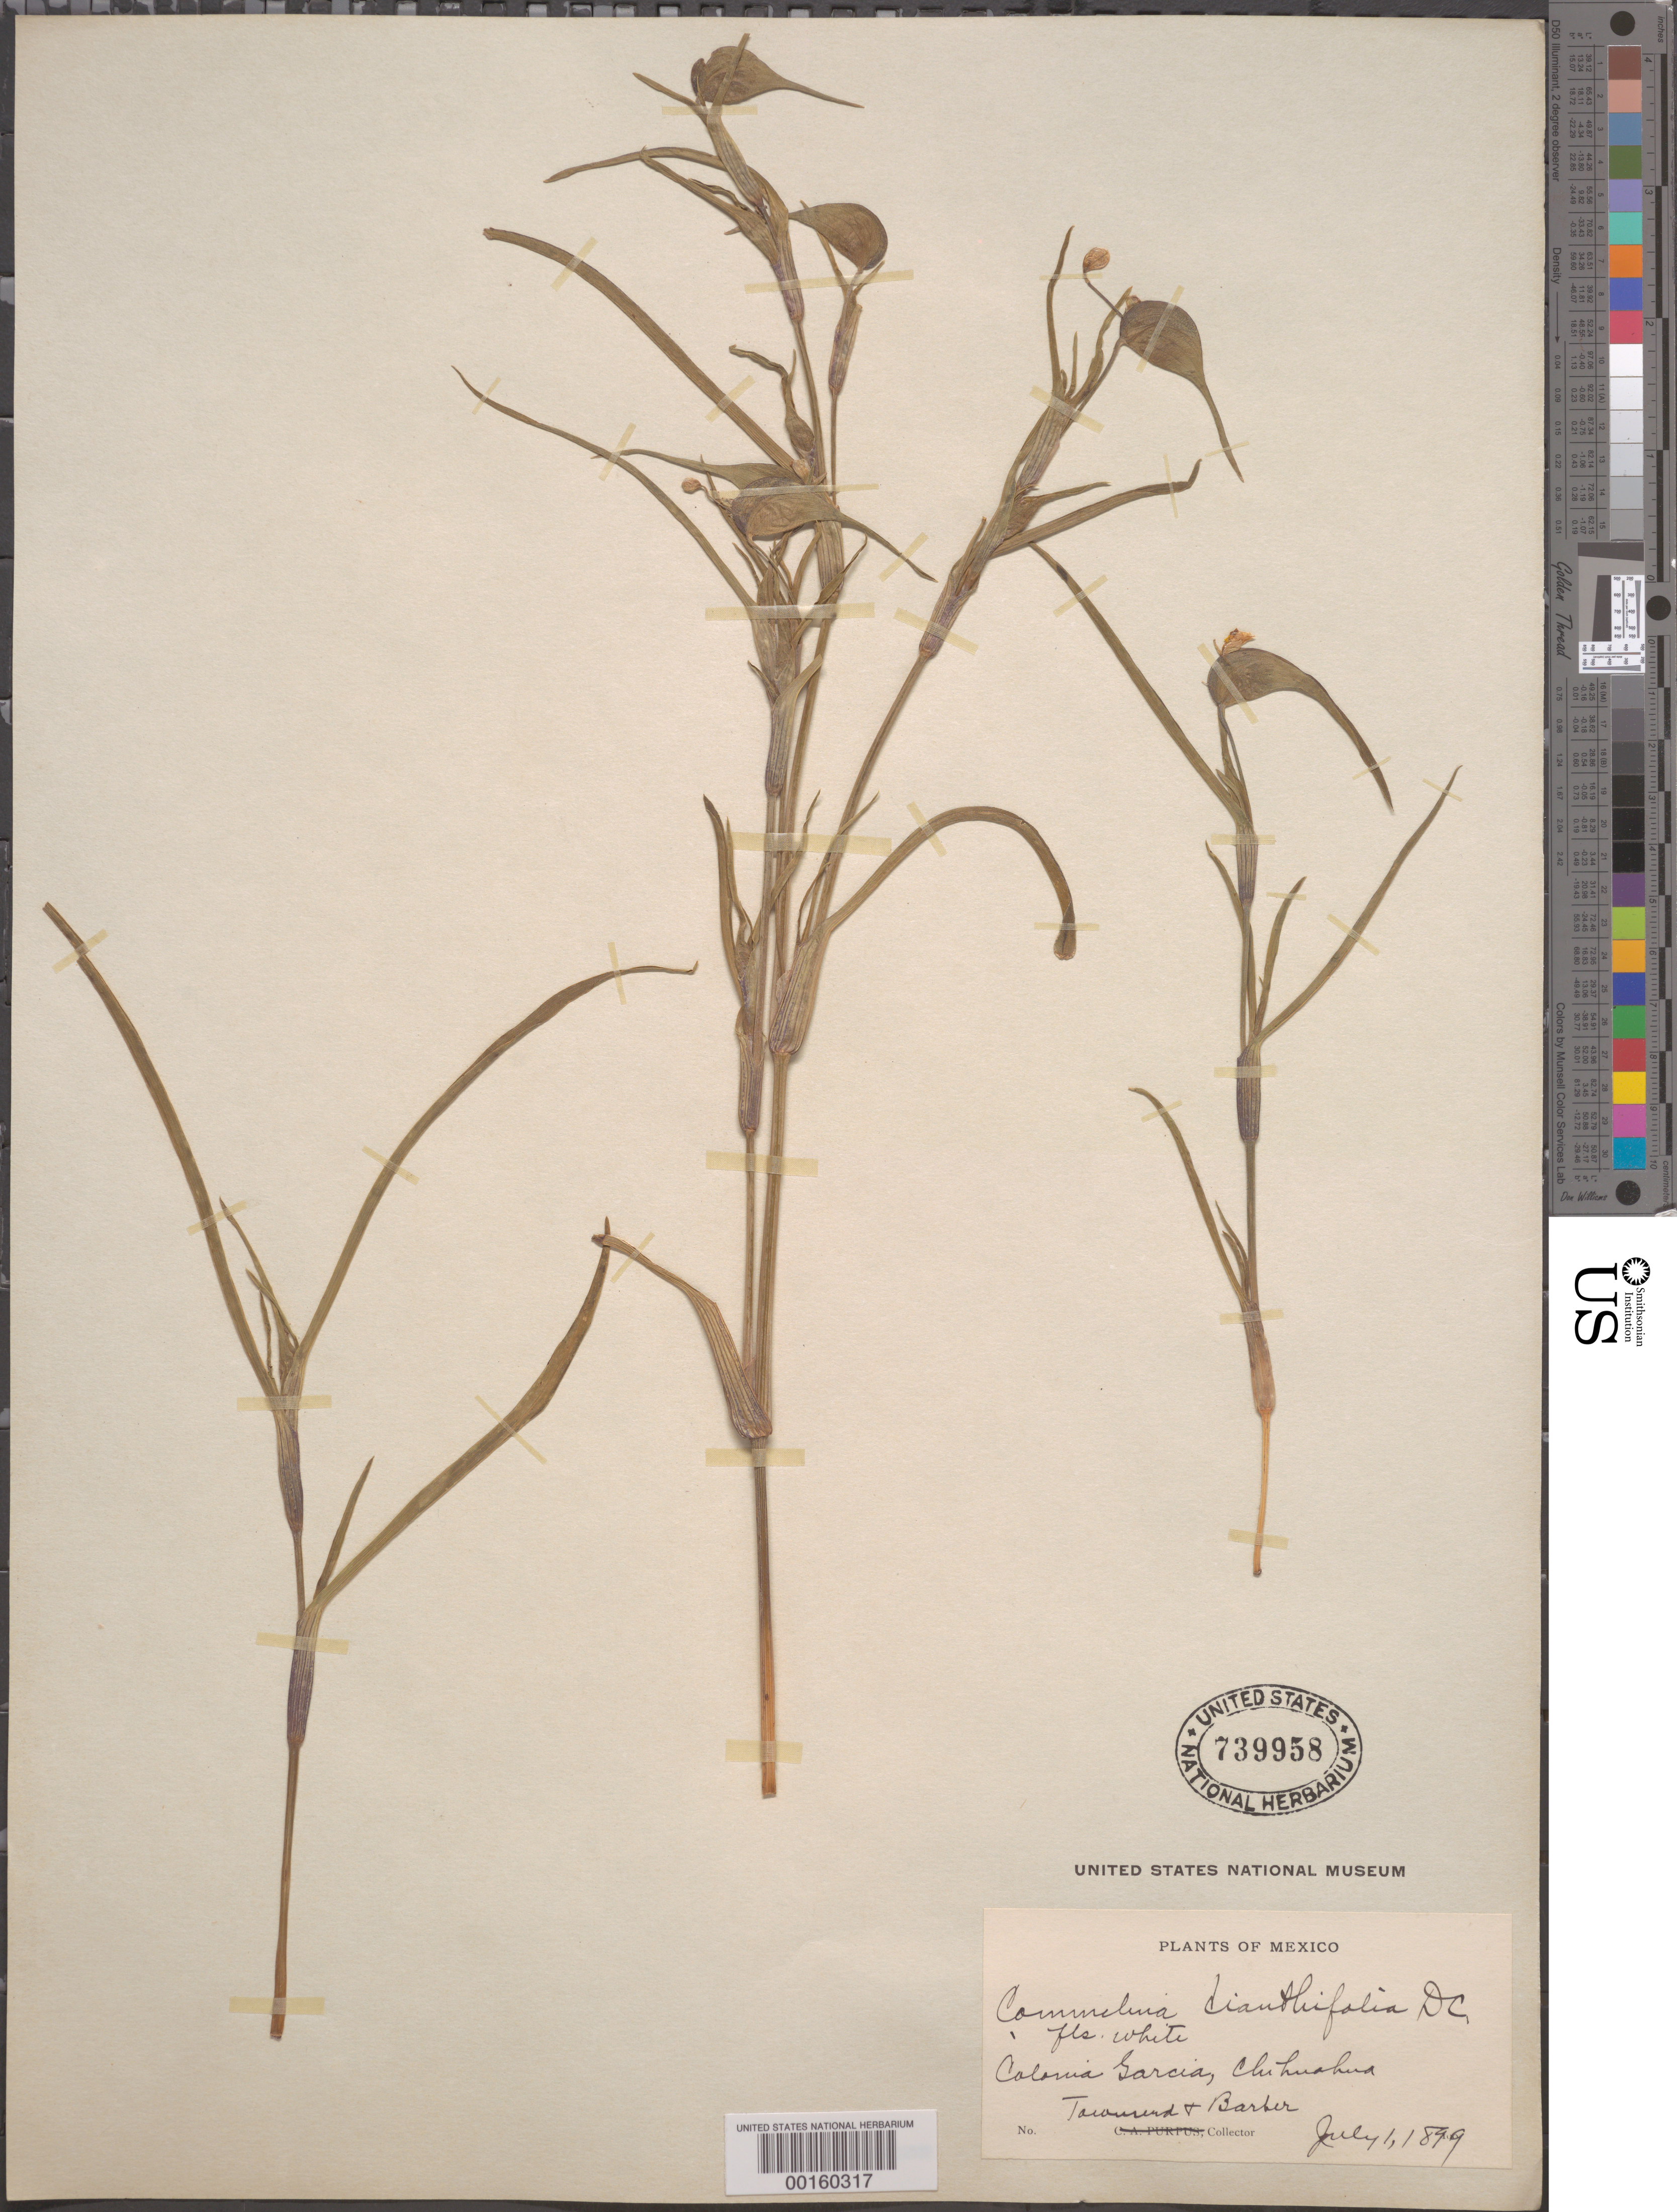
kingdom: Plantae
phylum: Tracheophyta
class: Liliopsida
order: Commelinales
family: Commelinaceae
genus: Commelina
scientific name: Commelina dianthifolia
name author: Redouté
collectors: C. H. T. Townsend & C. Barber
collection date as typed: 01 Jul 1899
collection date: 1899-07-01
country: Mexico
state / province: Chihuahua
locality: Colonia Garcia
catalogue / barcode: US 739958